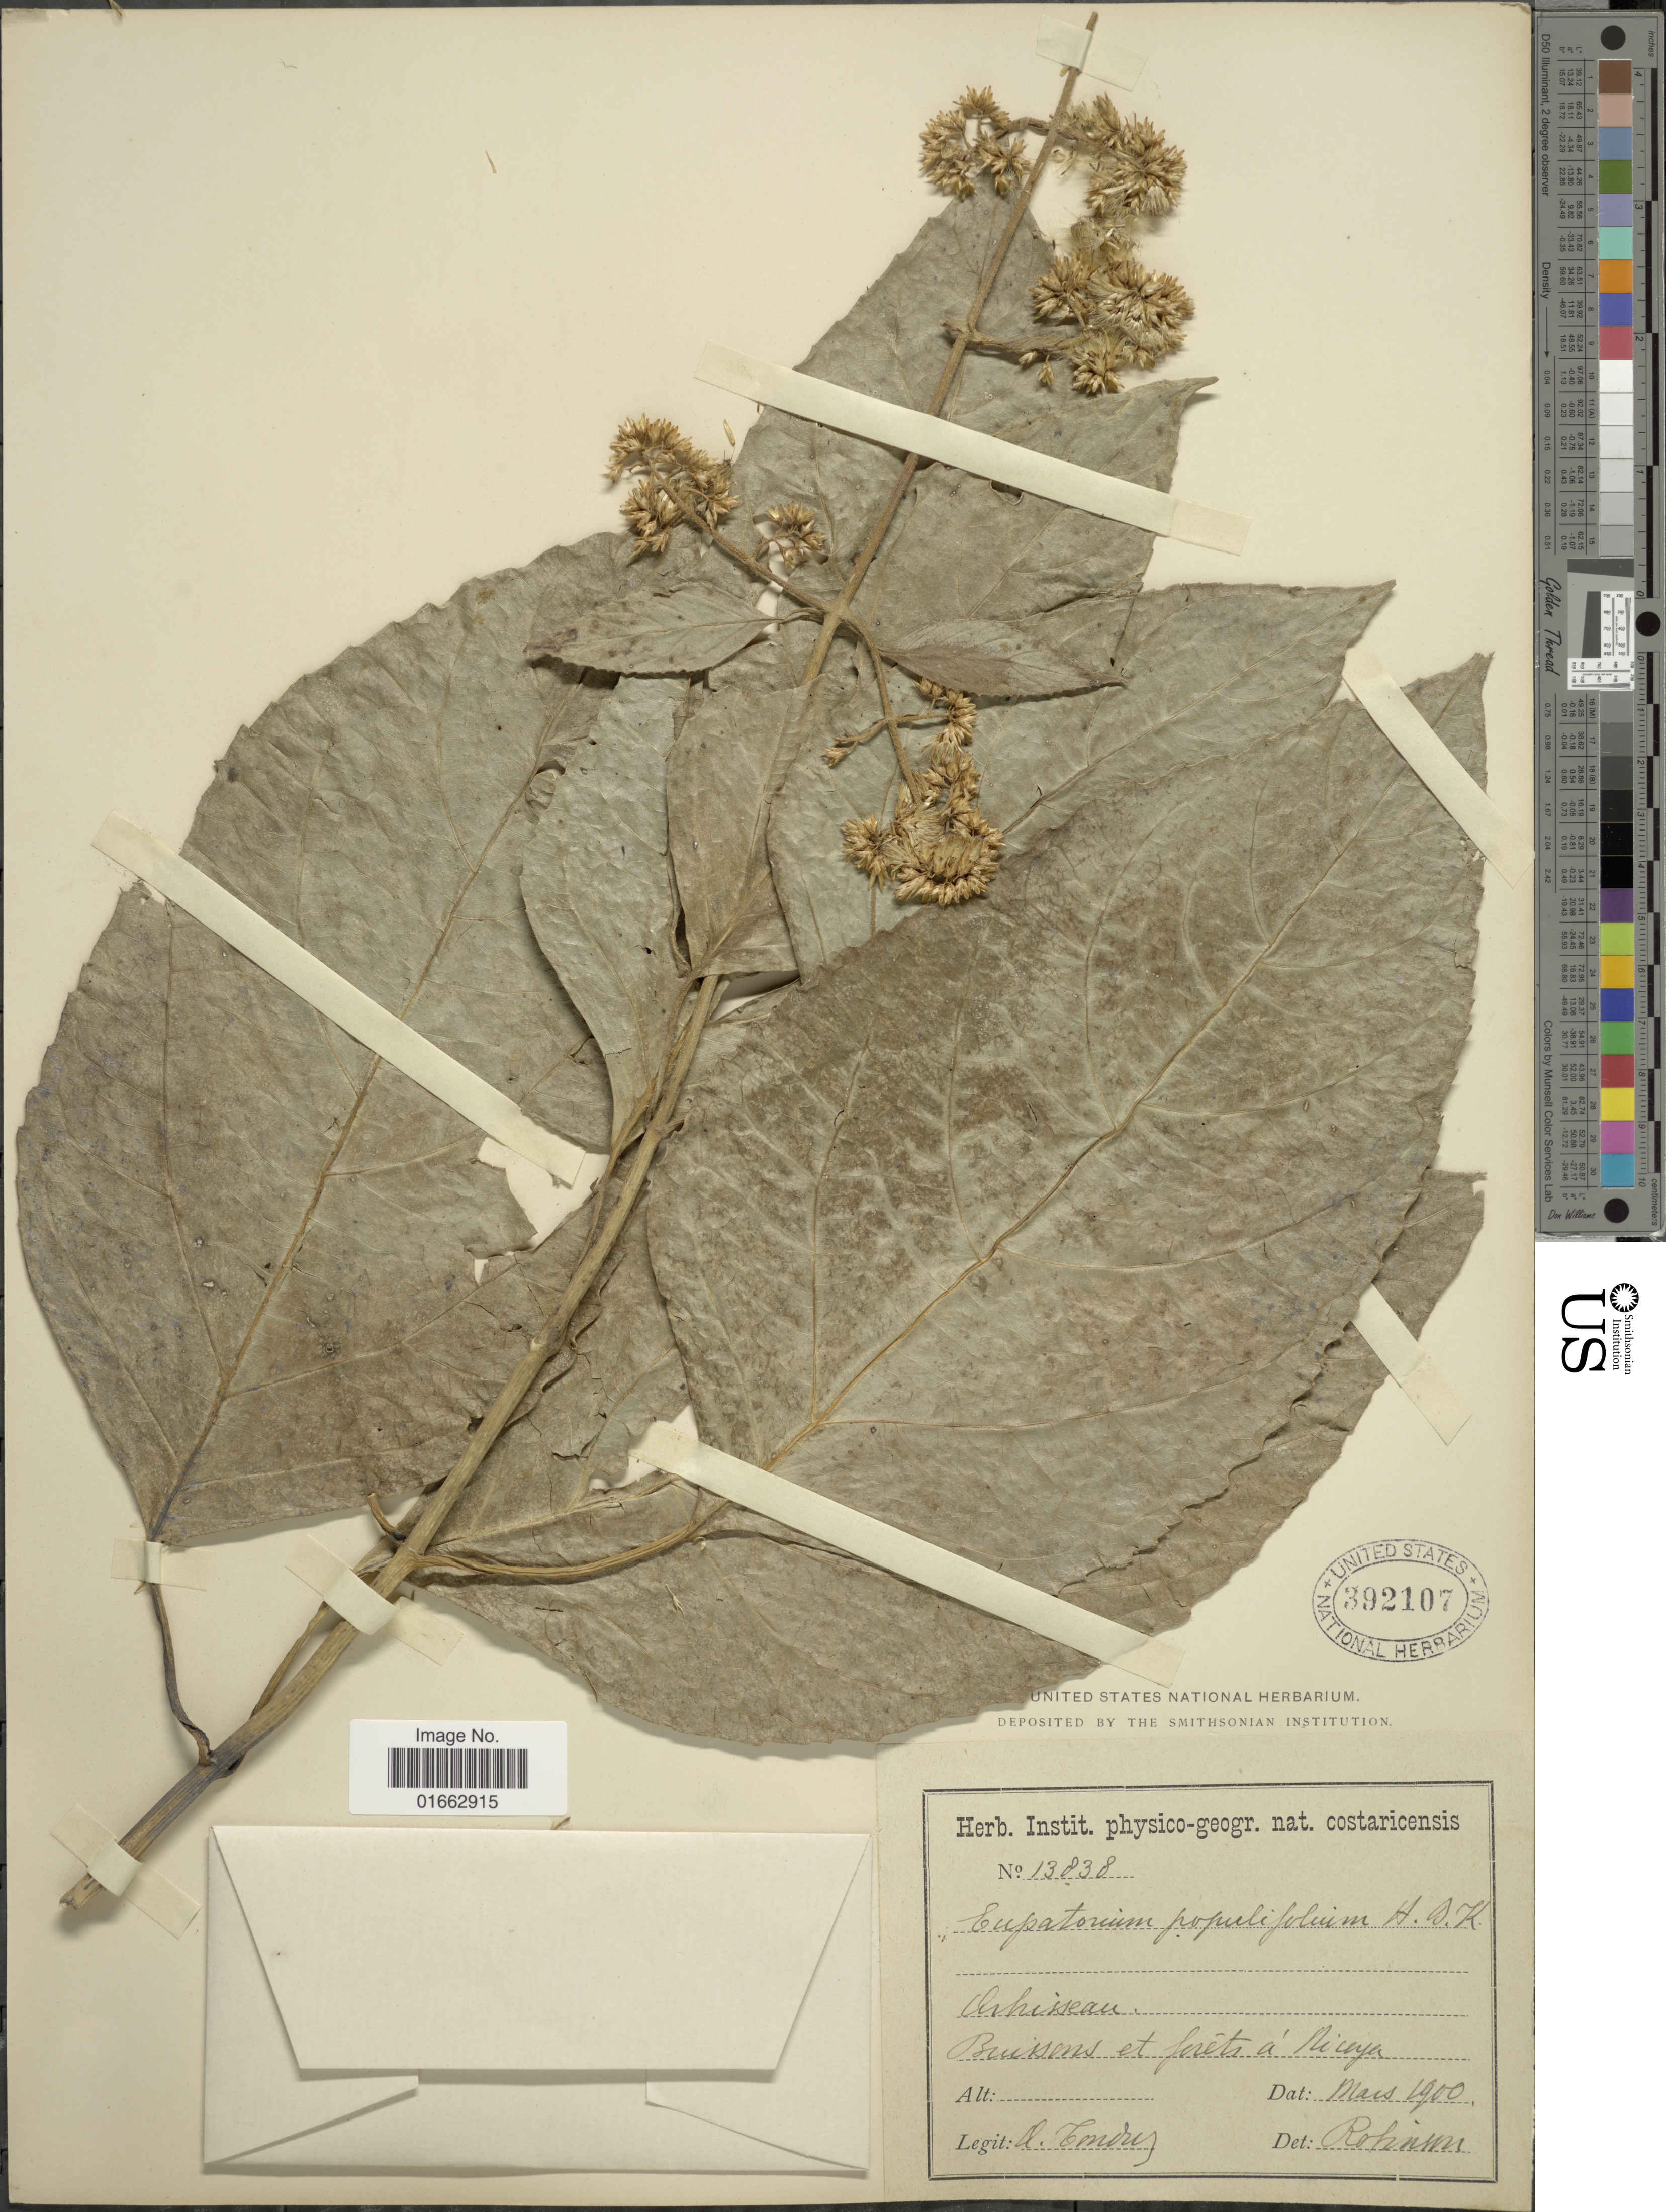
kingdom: Plantae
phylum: Tracheophyta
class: Magnoliopsida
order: Asterales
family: Asteraceae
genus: Critonia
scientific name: Critonia morifolia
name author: (Mill.) R.M. King & H. Rob.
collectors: A. Tonduz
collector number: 13838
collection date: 1900-03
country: Costa Rica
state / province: Guanacaste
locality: forêts á Nicoya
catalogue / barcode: US 392107